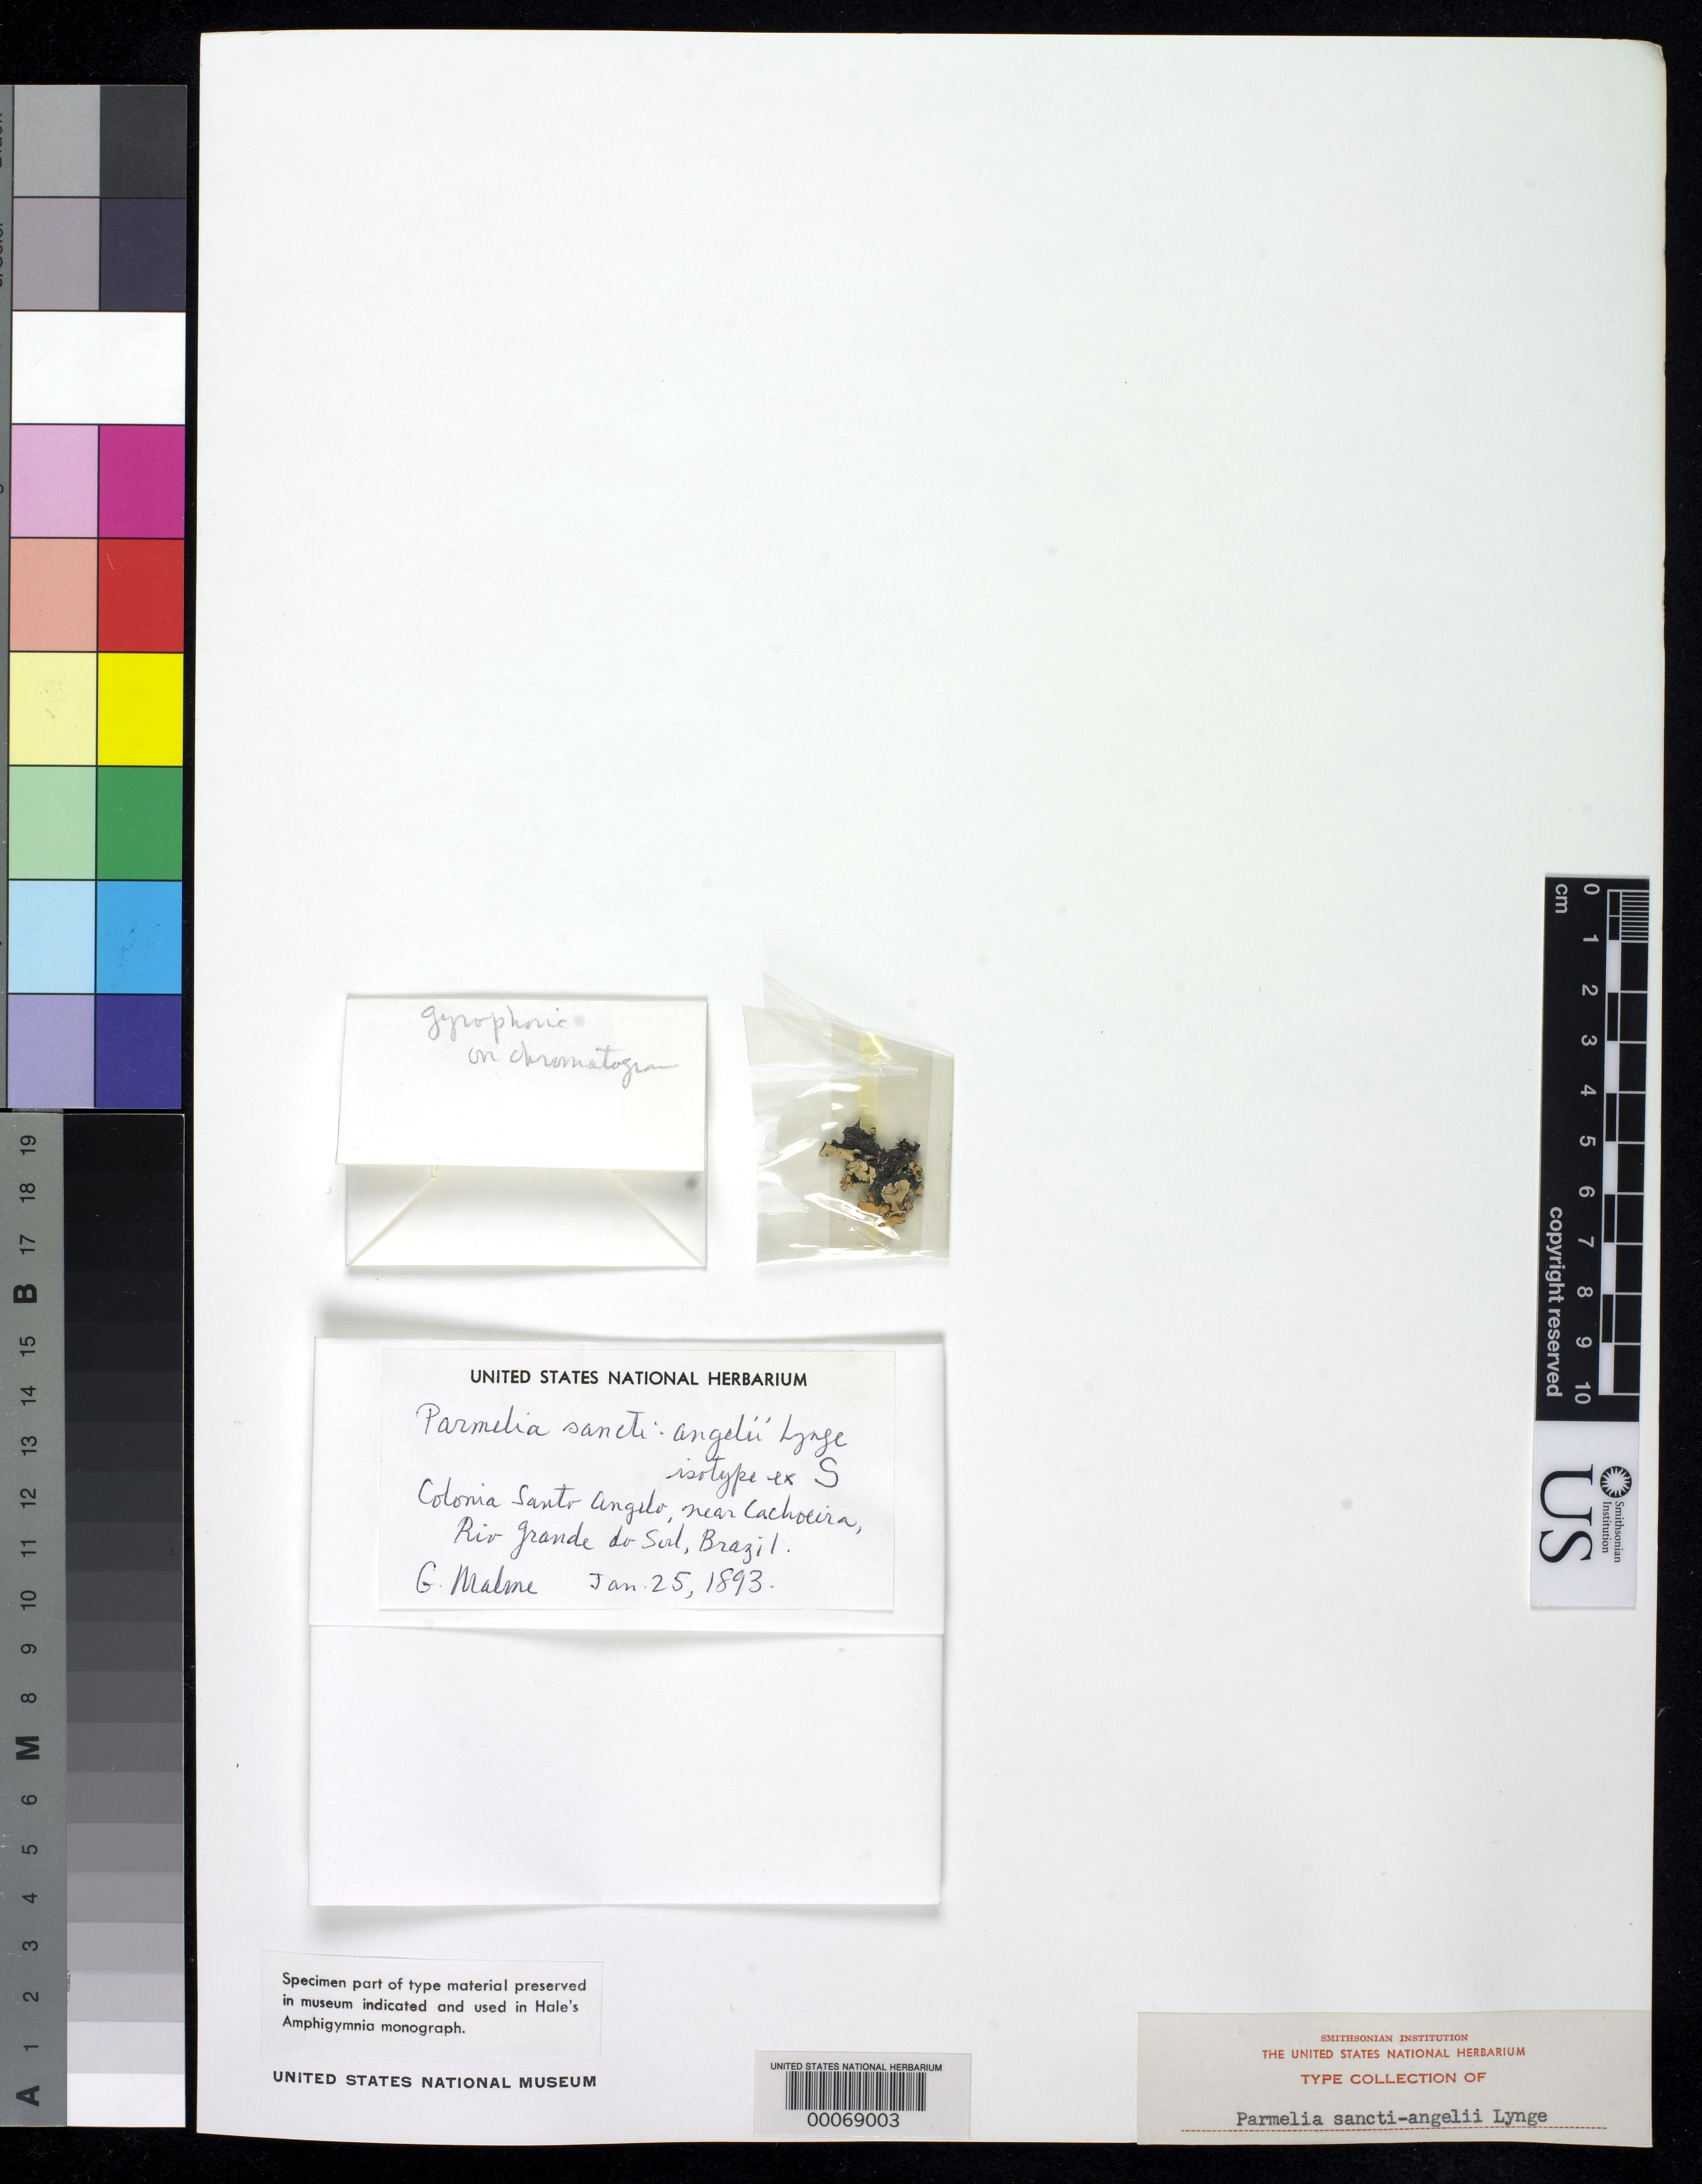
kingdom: Fungi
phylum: Ascomycota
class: Lecanoromycetes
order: Lecanorales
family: Parmeliaceae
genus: Parmelia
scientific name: Parmelia sancti-angelii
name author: Lynge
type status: Isotype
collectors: G. O. A. Malme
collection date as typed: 25 Jan 1893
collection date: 1893-01-25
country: Brazil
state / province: Rio Grande do Sul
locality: Colonia Santo Angelo, near Cachoeira.